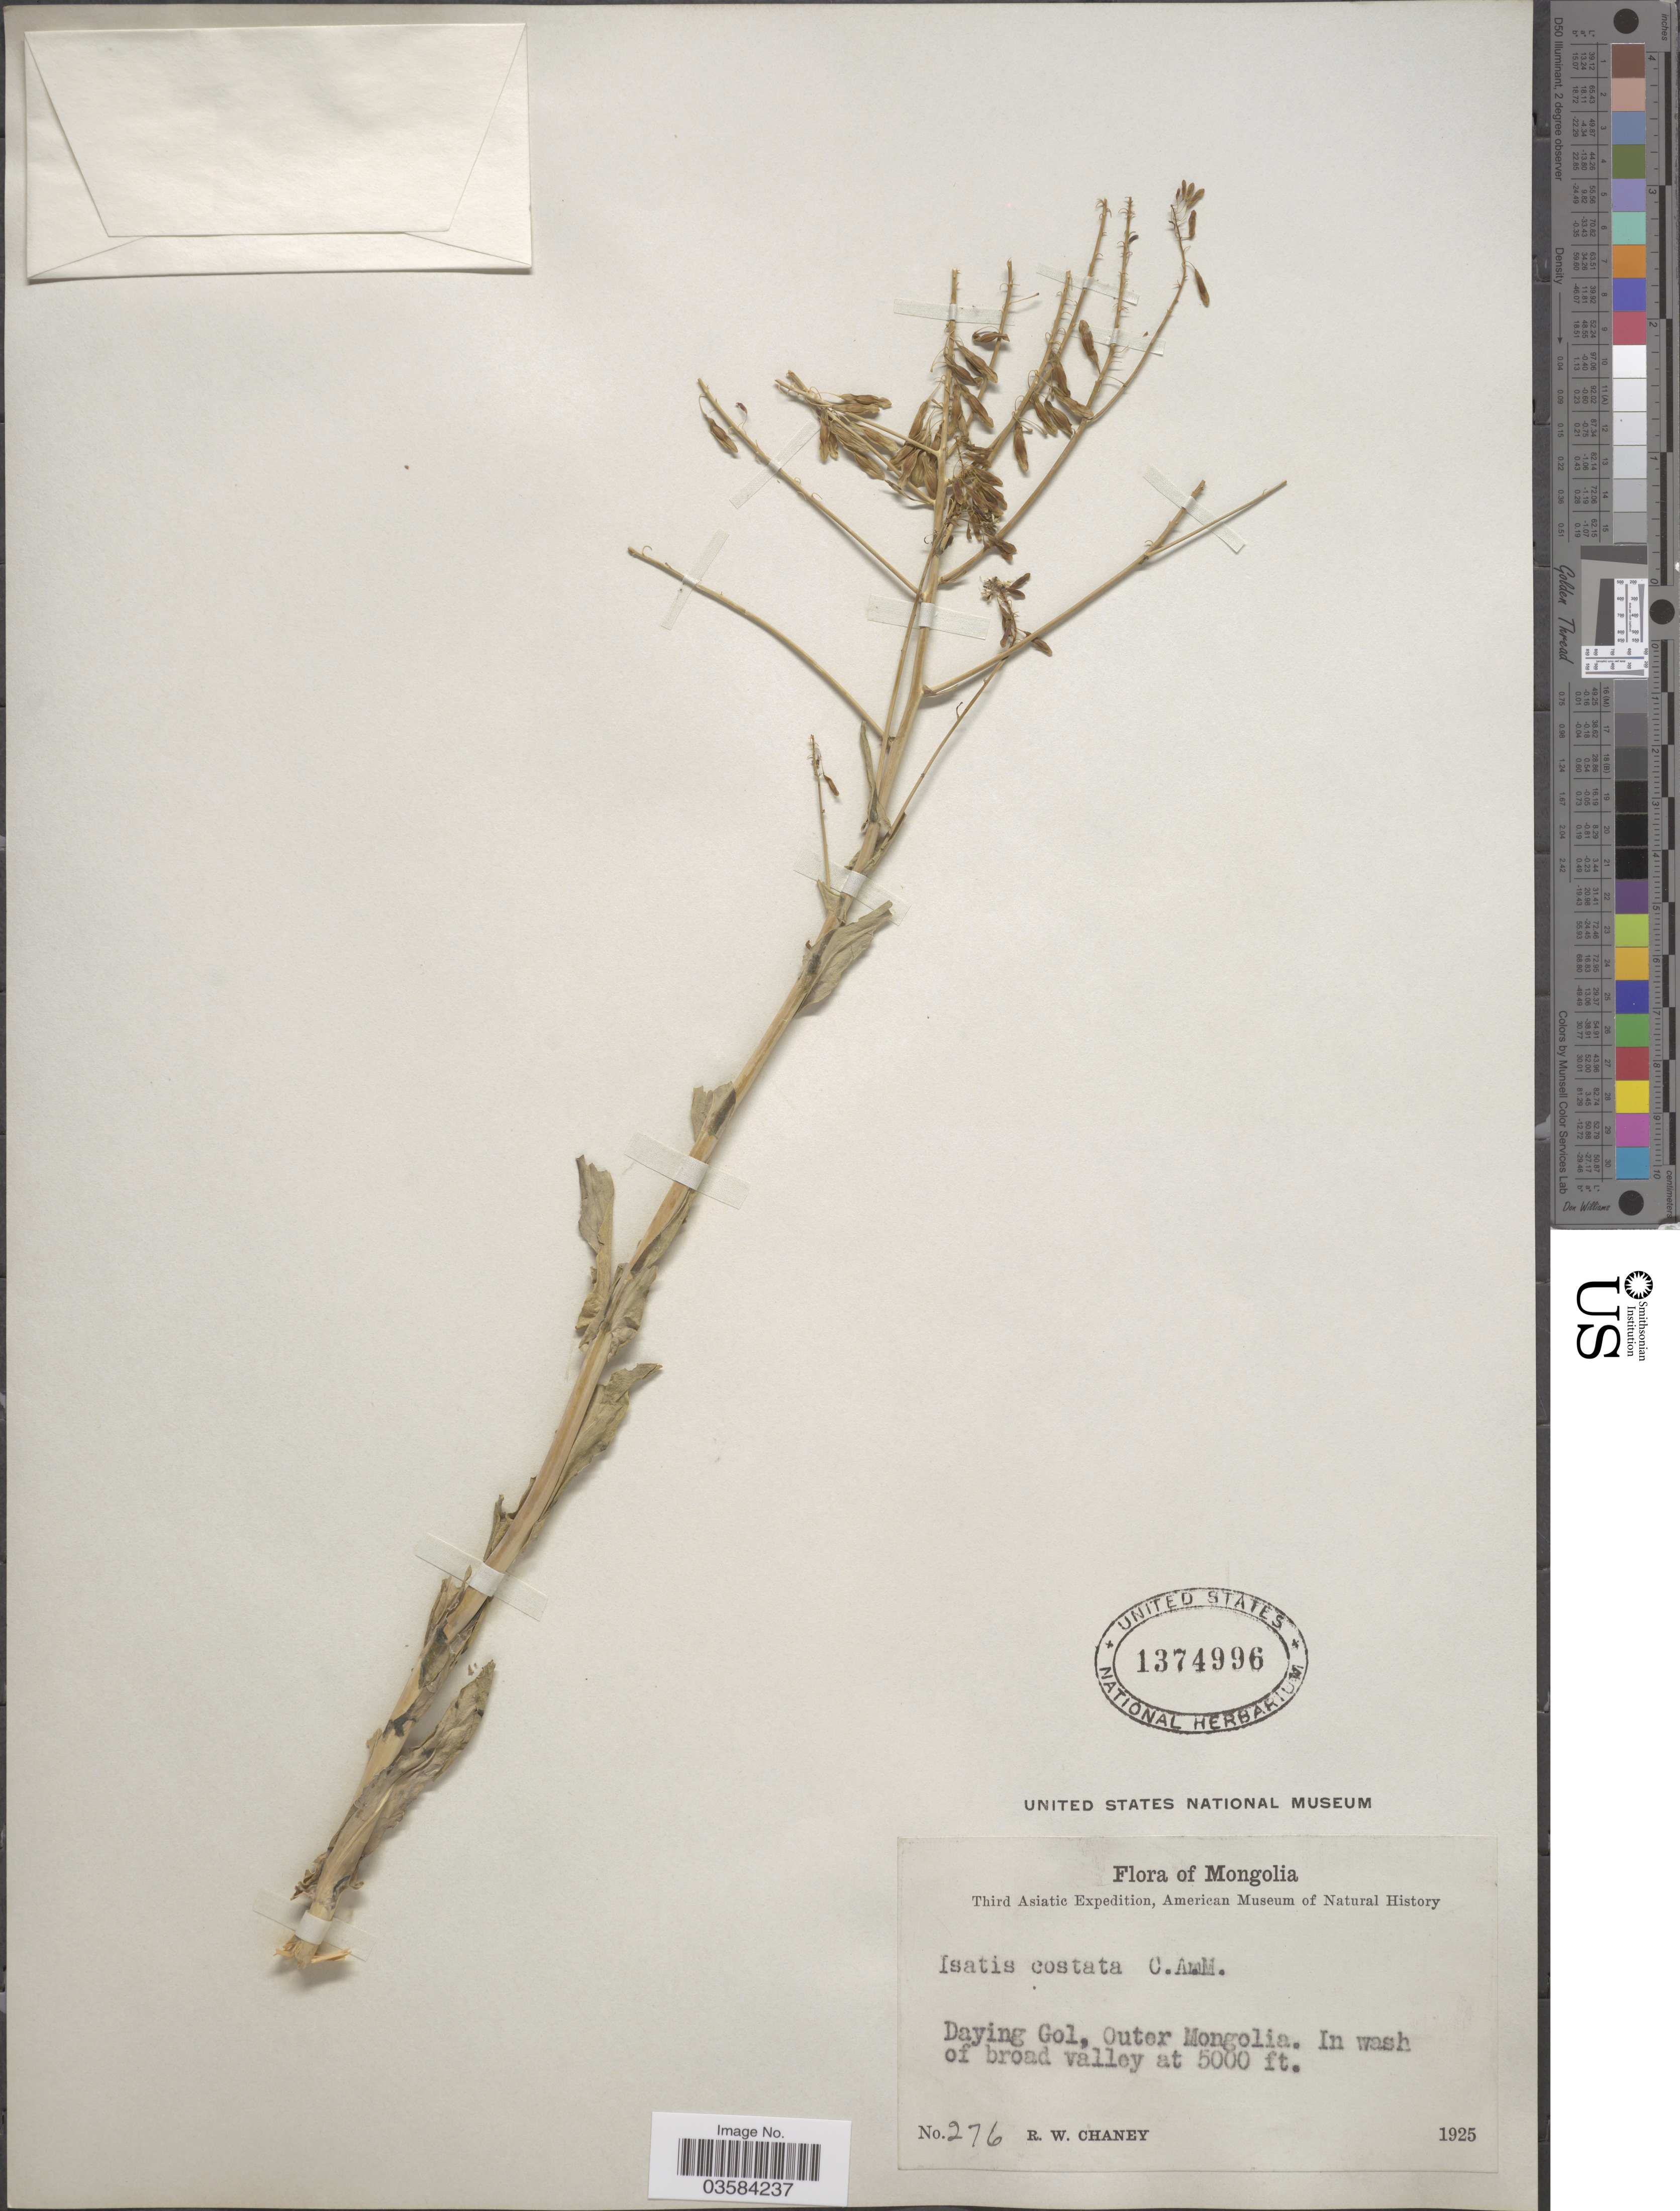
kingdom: Plantae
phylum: Tracheophyta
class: Magnoliopsida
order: Brassicales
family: Brassicaceae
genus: Isatis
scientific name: Isatis costata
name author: C.A. Mey.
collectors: R. Chaney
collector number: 276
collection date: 1925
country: Mongolia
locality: Daying Gol, Outer Mongolia. In wash of broad valley.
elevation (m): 1524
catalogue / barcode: US 1374996